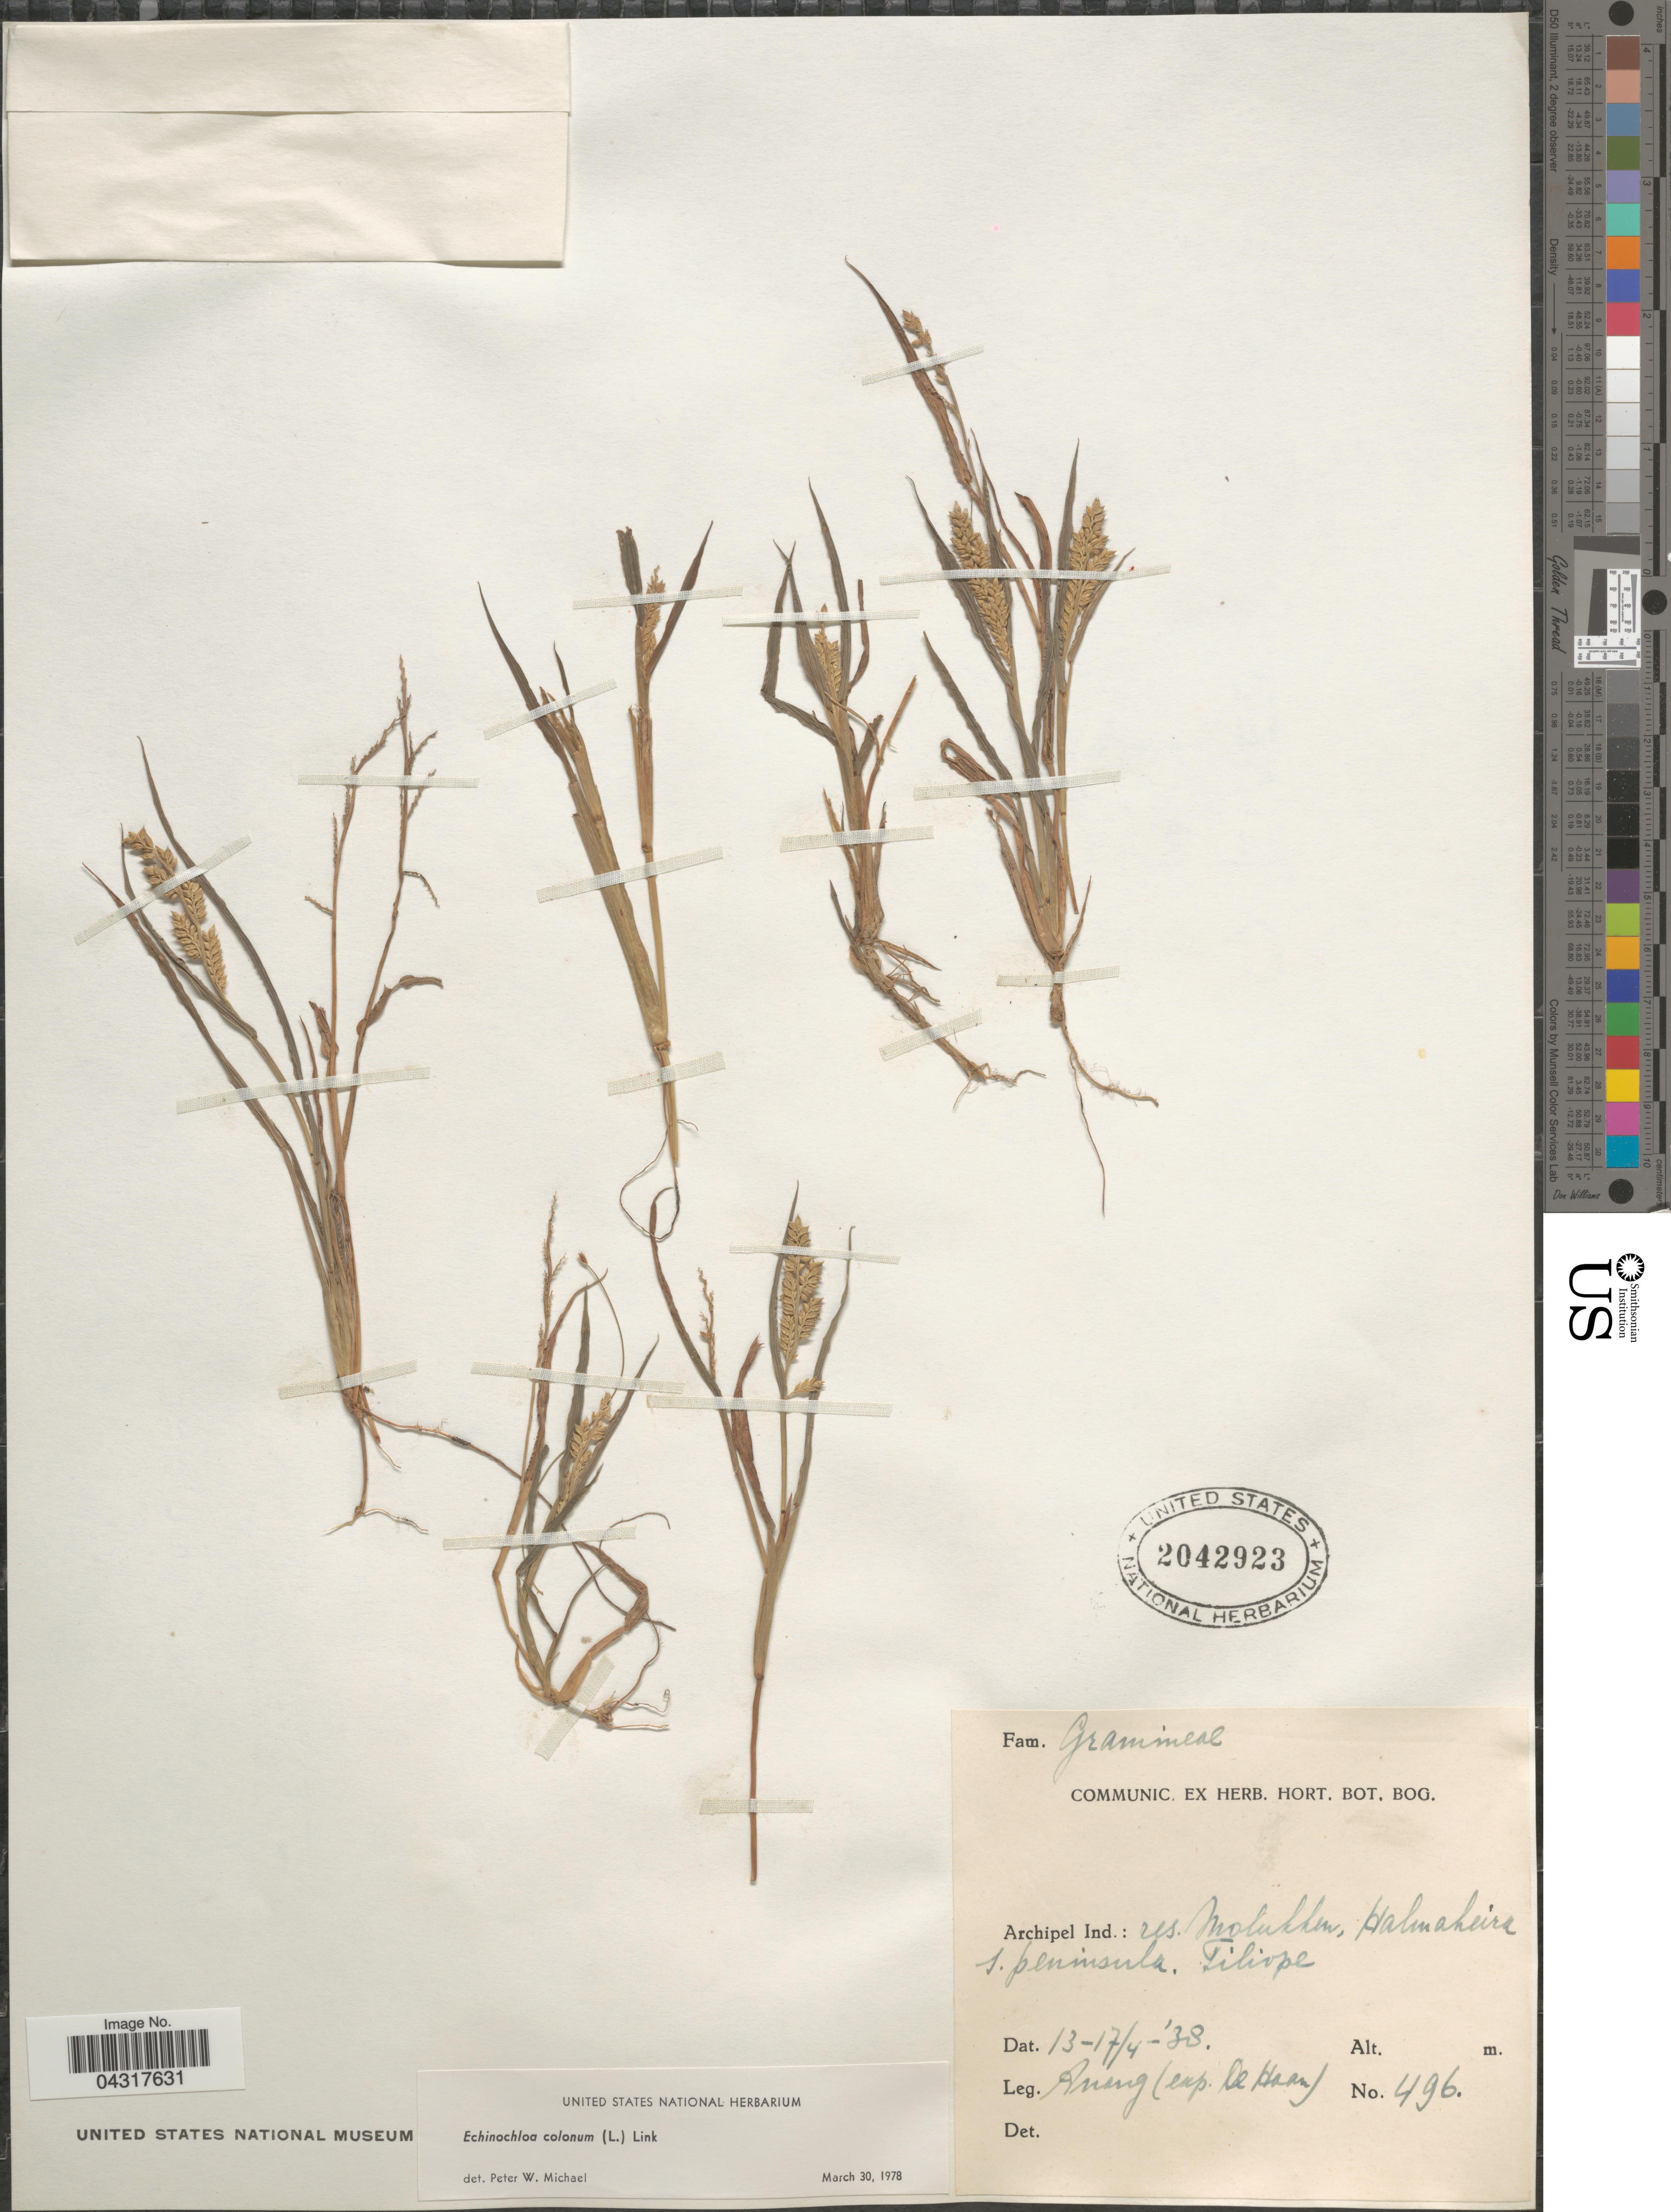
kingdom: Plantae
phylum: Tracheophyta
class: Liliopsida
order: Poales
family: Poaceae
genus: Echinochloa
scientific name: Echinochloa colona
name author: (L.) Link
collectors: Aneng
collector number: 496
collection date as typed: Transcribed d/m/y: 13/4/38 to 17/4/38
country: Indonesia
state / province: Maluku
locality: Archipel Ind.: res. Molukken, Halmaheira S. Peninsula. Tiliope.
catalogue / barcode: US 2042923